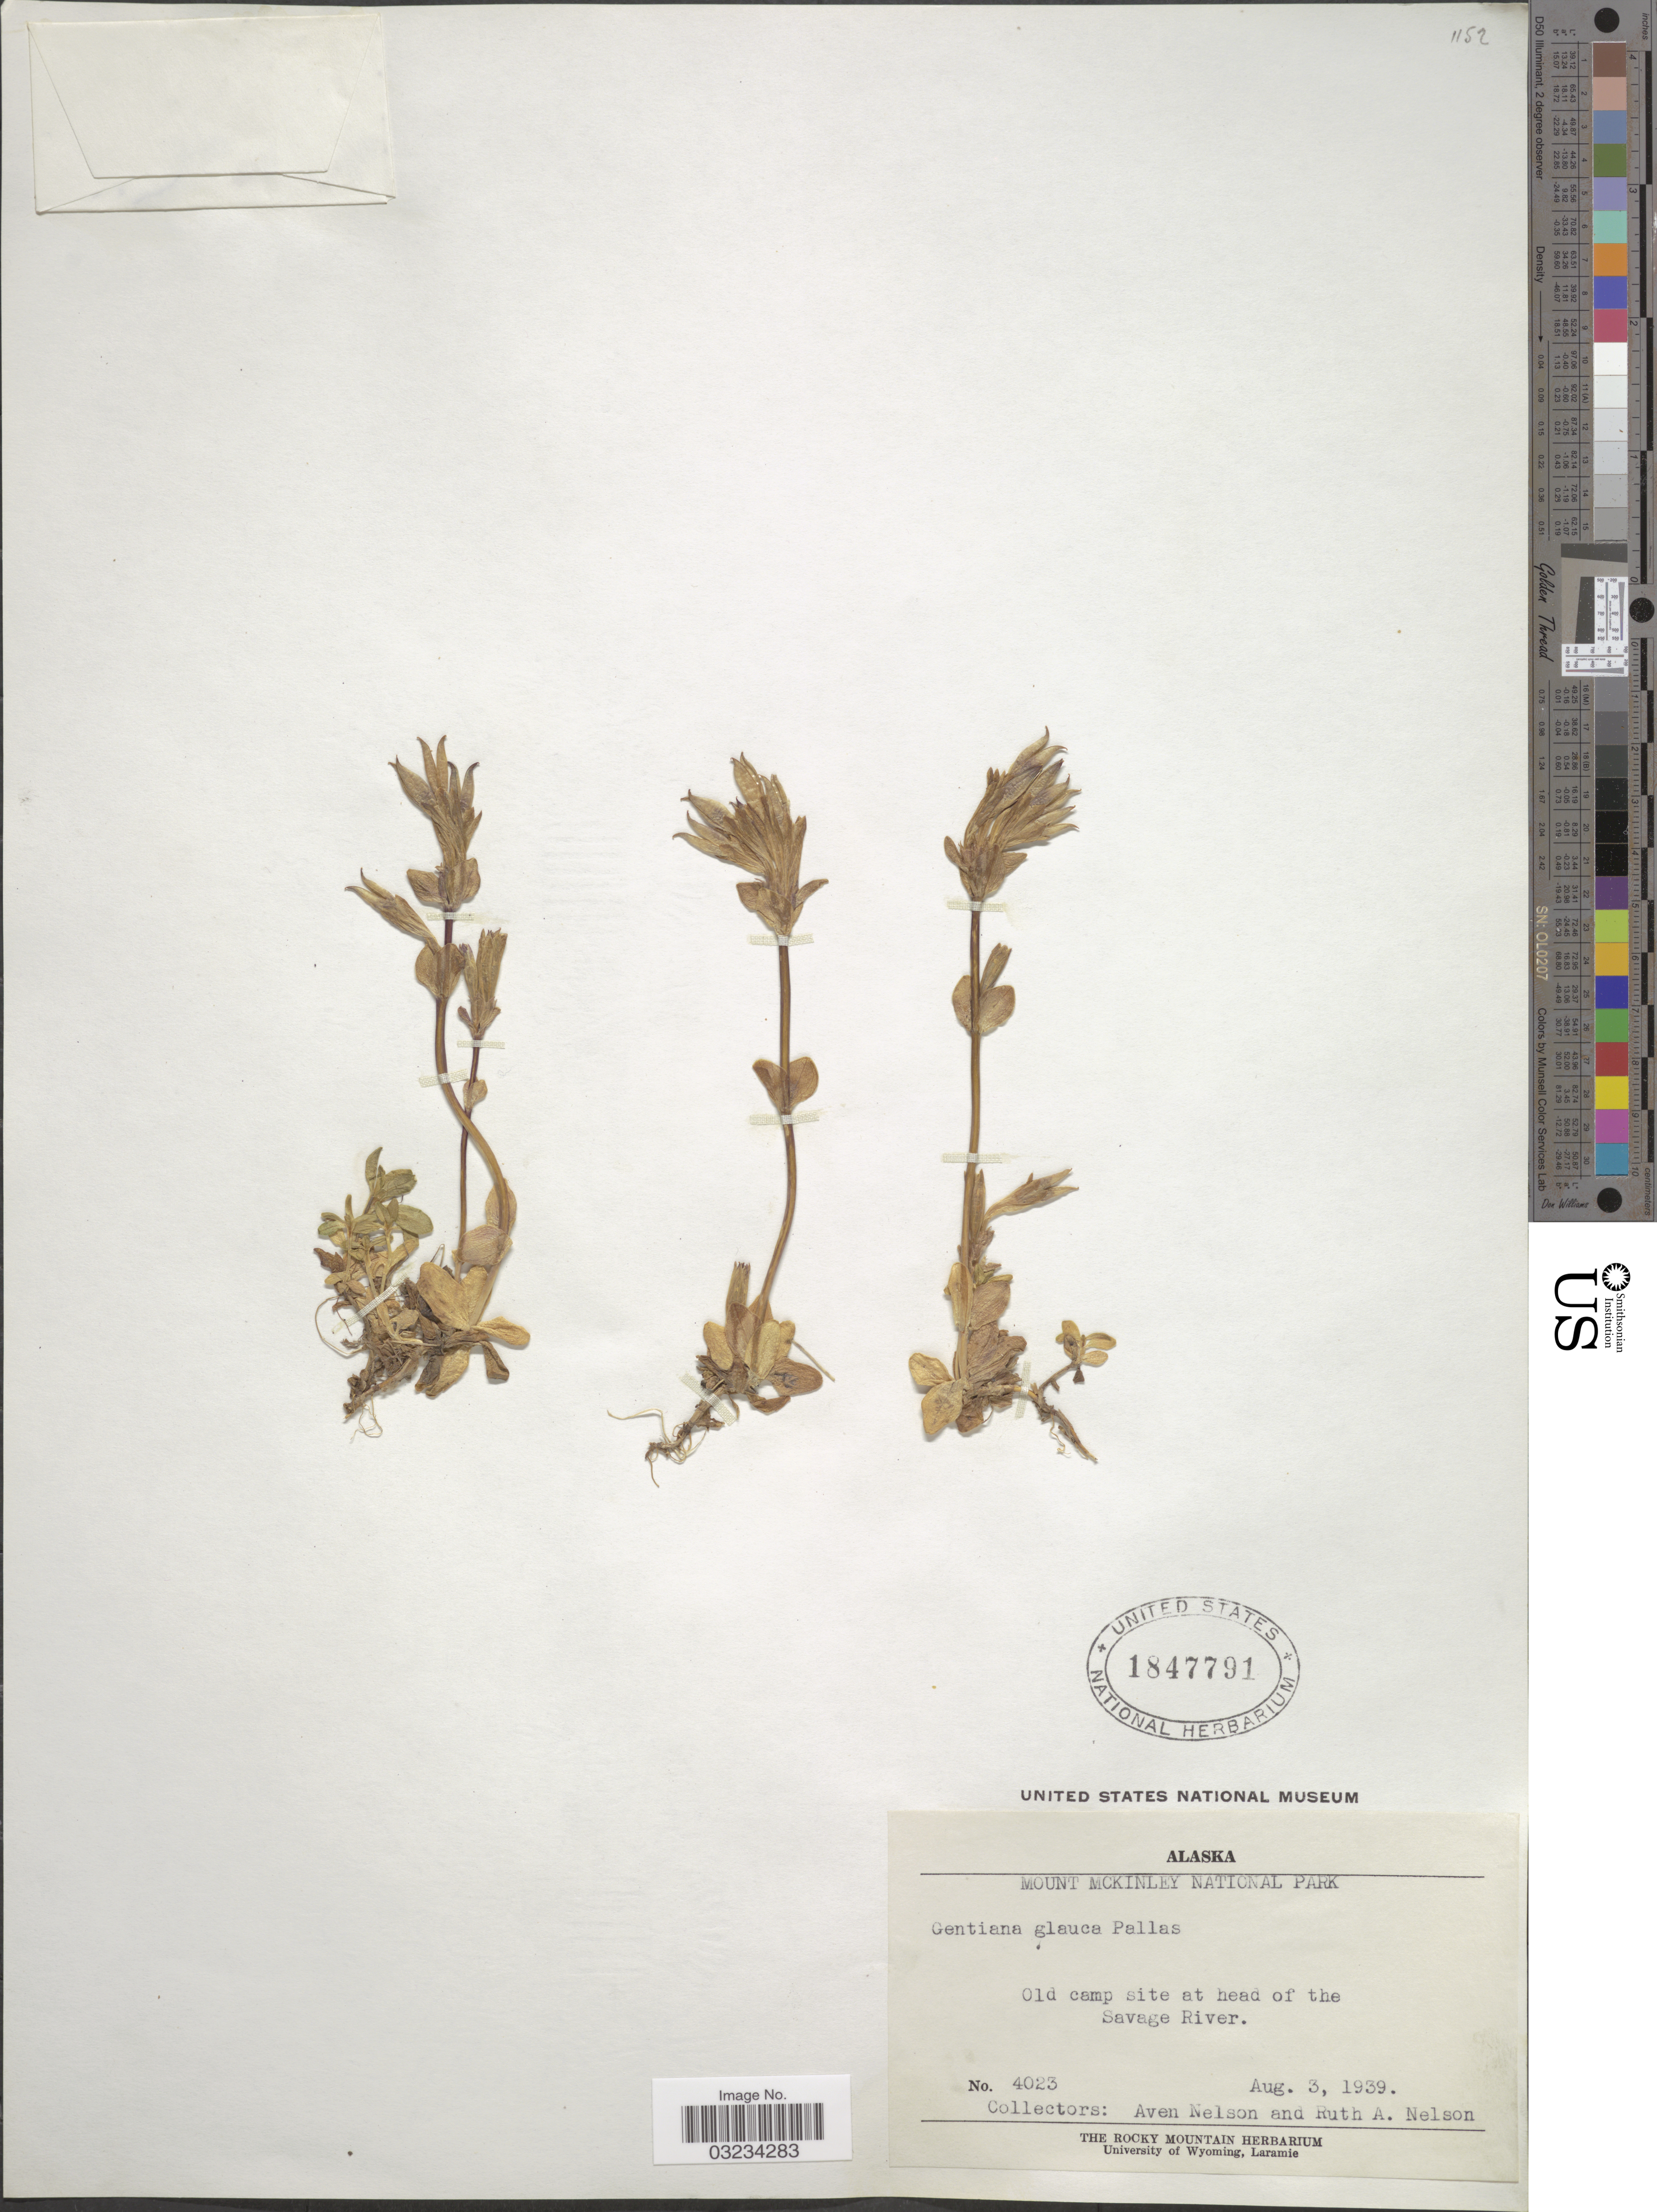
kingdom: Plantae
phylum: Tracheophyta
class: Magnoliopsida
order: Gentianales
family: Gentianaceae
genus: Gentiana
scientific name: Gentiana glauca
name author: Pall.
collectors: A. Nelson & R. A. Nelson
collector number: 4023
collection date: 1939-08-03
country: United States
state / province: Alaska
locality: Mount McKinley National Park. Old camp site at head of the Savage River.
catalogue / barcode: US 1847791